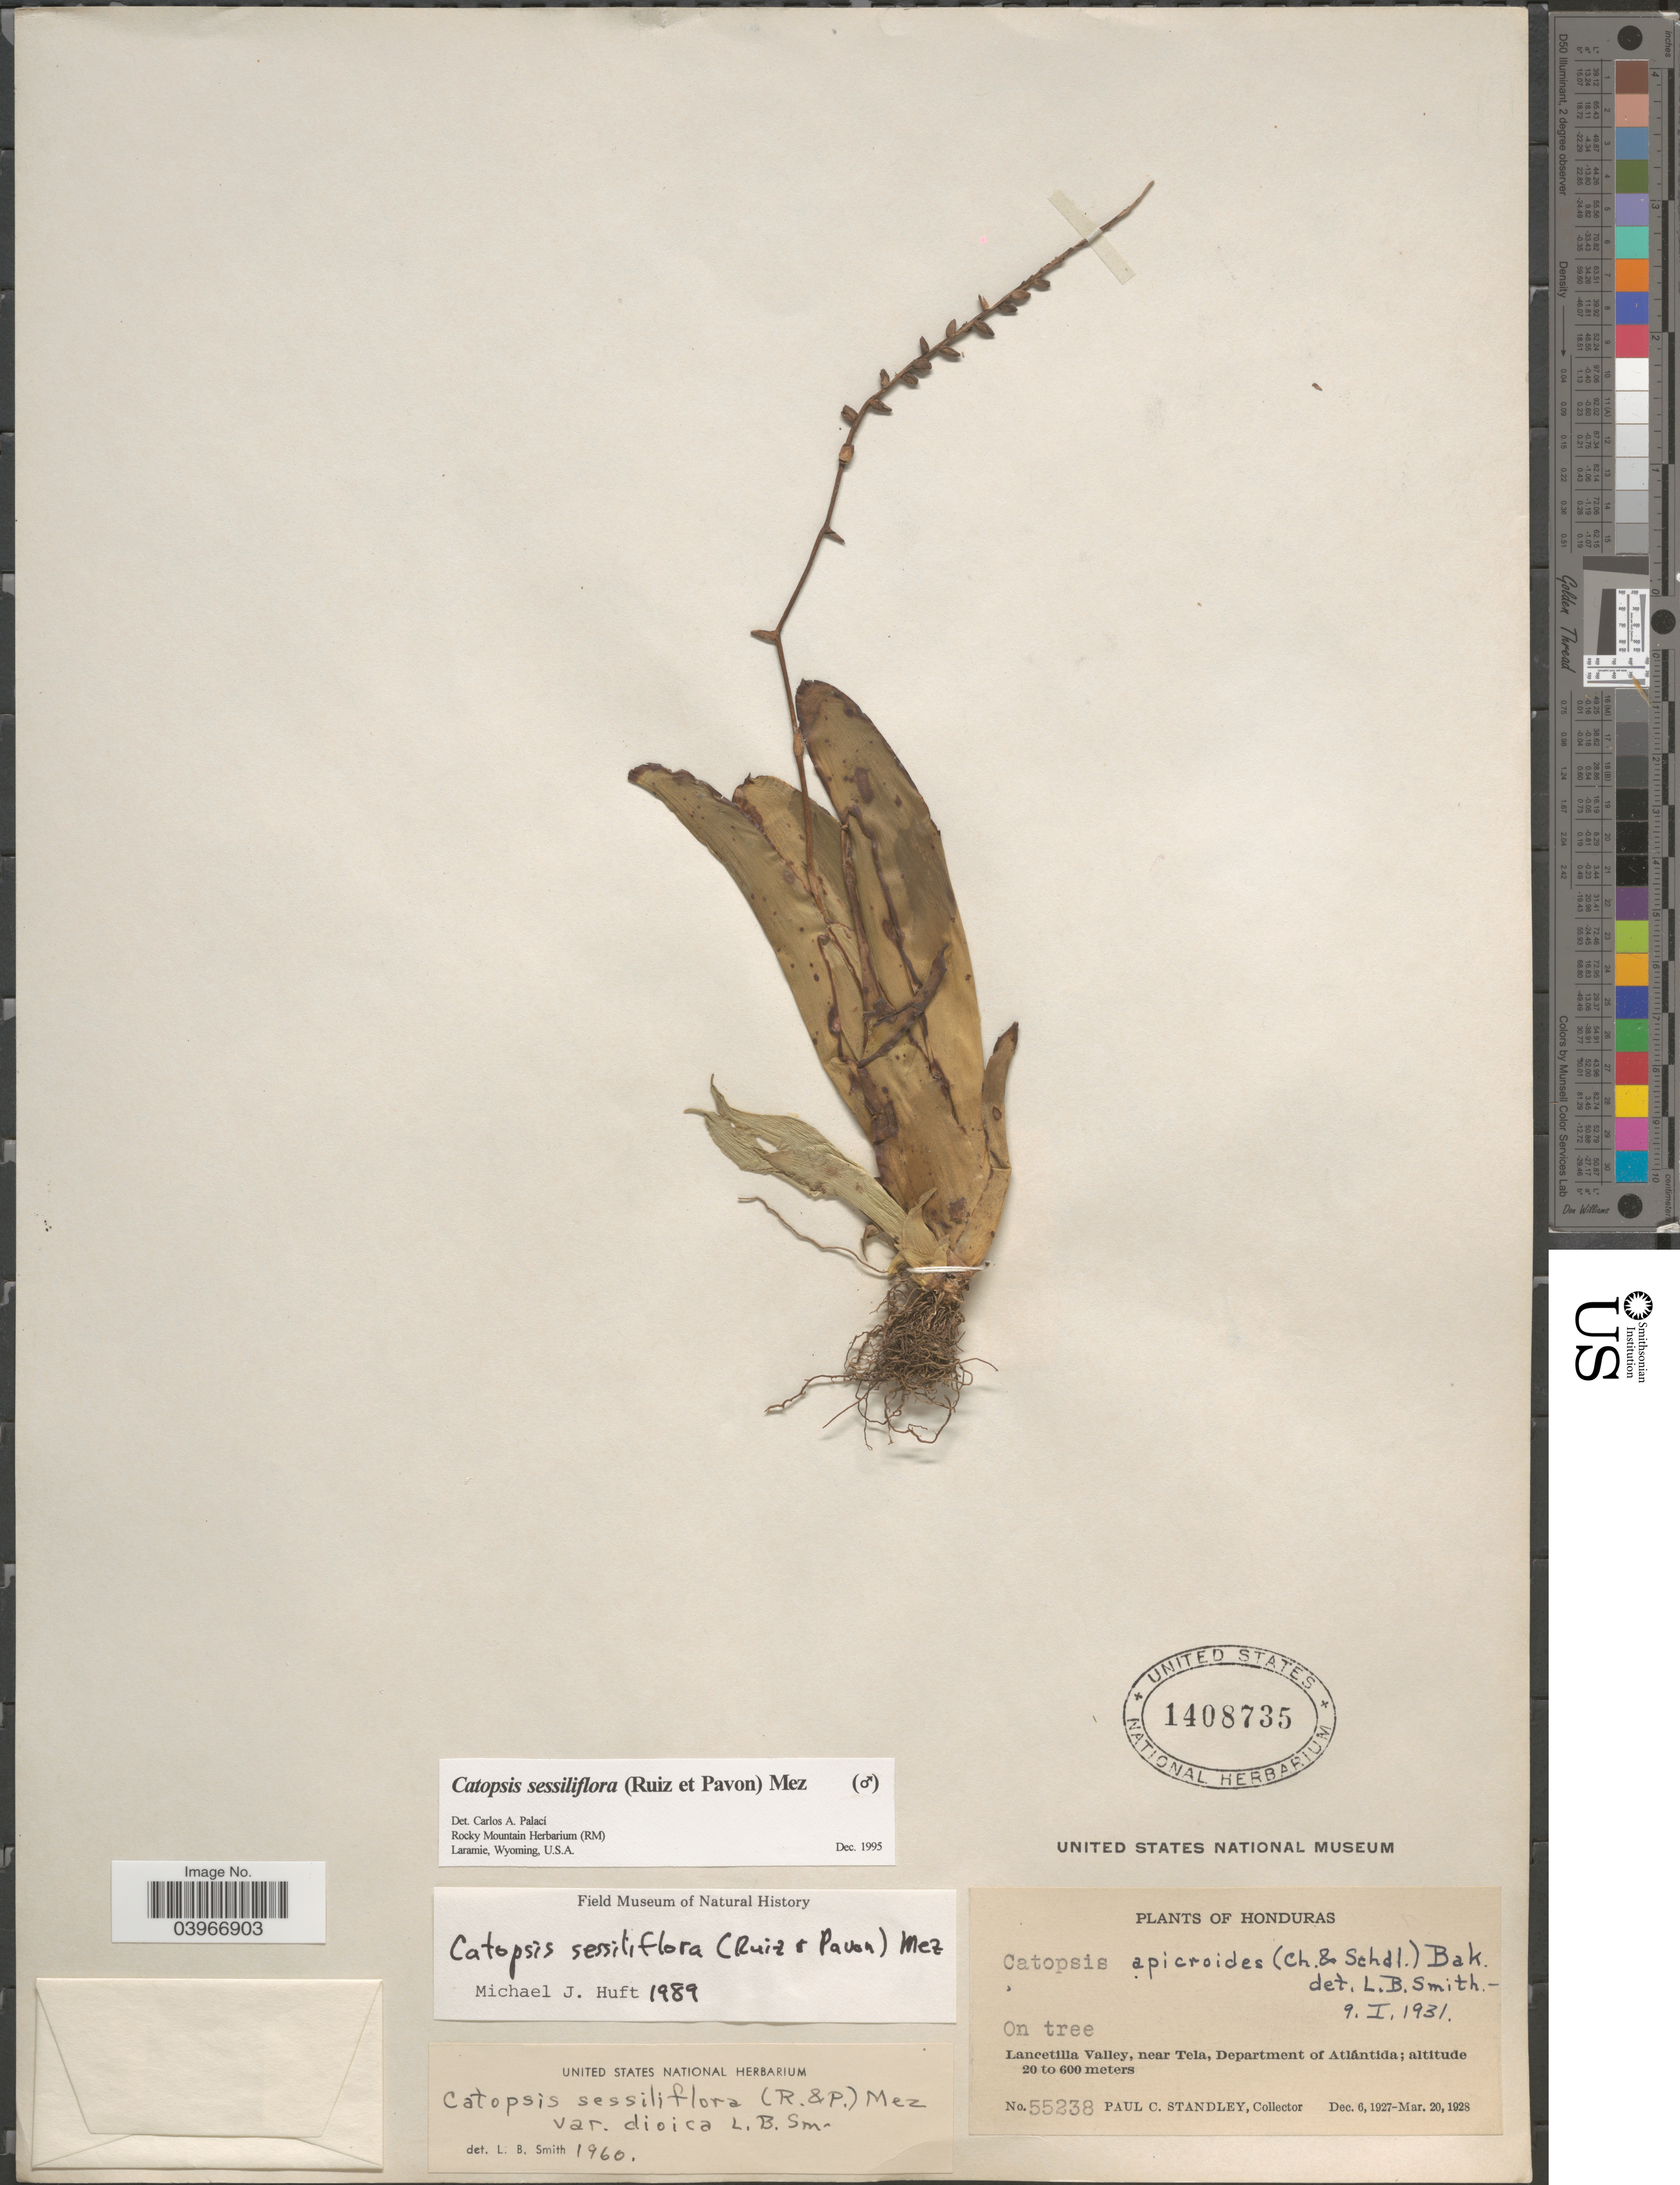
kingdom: Plantae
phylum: Tracheophyta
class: Liliopsida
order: Poales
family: Bromeliaceae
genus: Catopsis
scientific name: Catopsis sessiliflora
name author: (Ruiz & Pav.) Mez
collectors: P. C. Standley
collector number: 55238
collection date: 1927-12-06/1928-03-20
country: Honduras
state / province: Atlantida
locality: Lancetilla Valley, near Tela, Department of Atlántida.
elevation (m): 20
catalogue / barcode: US 1408735